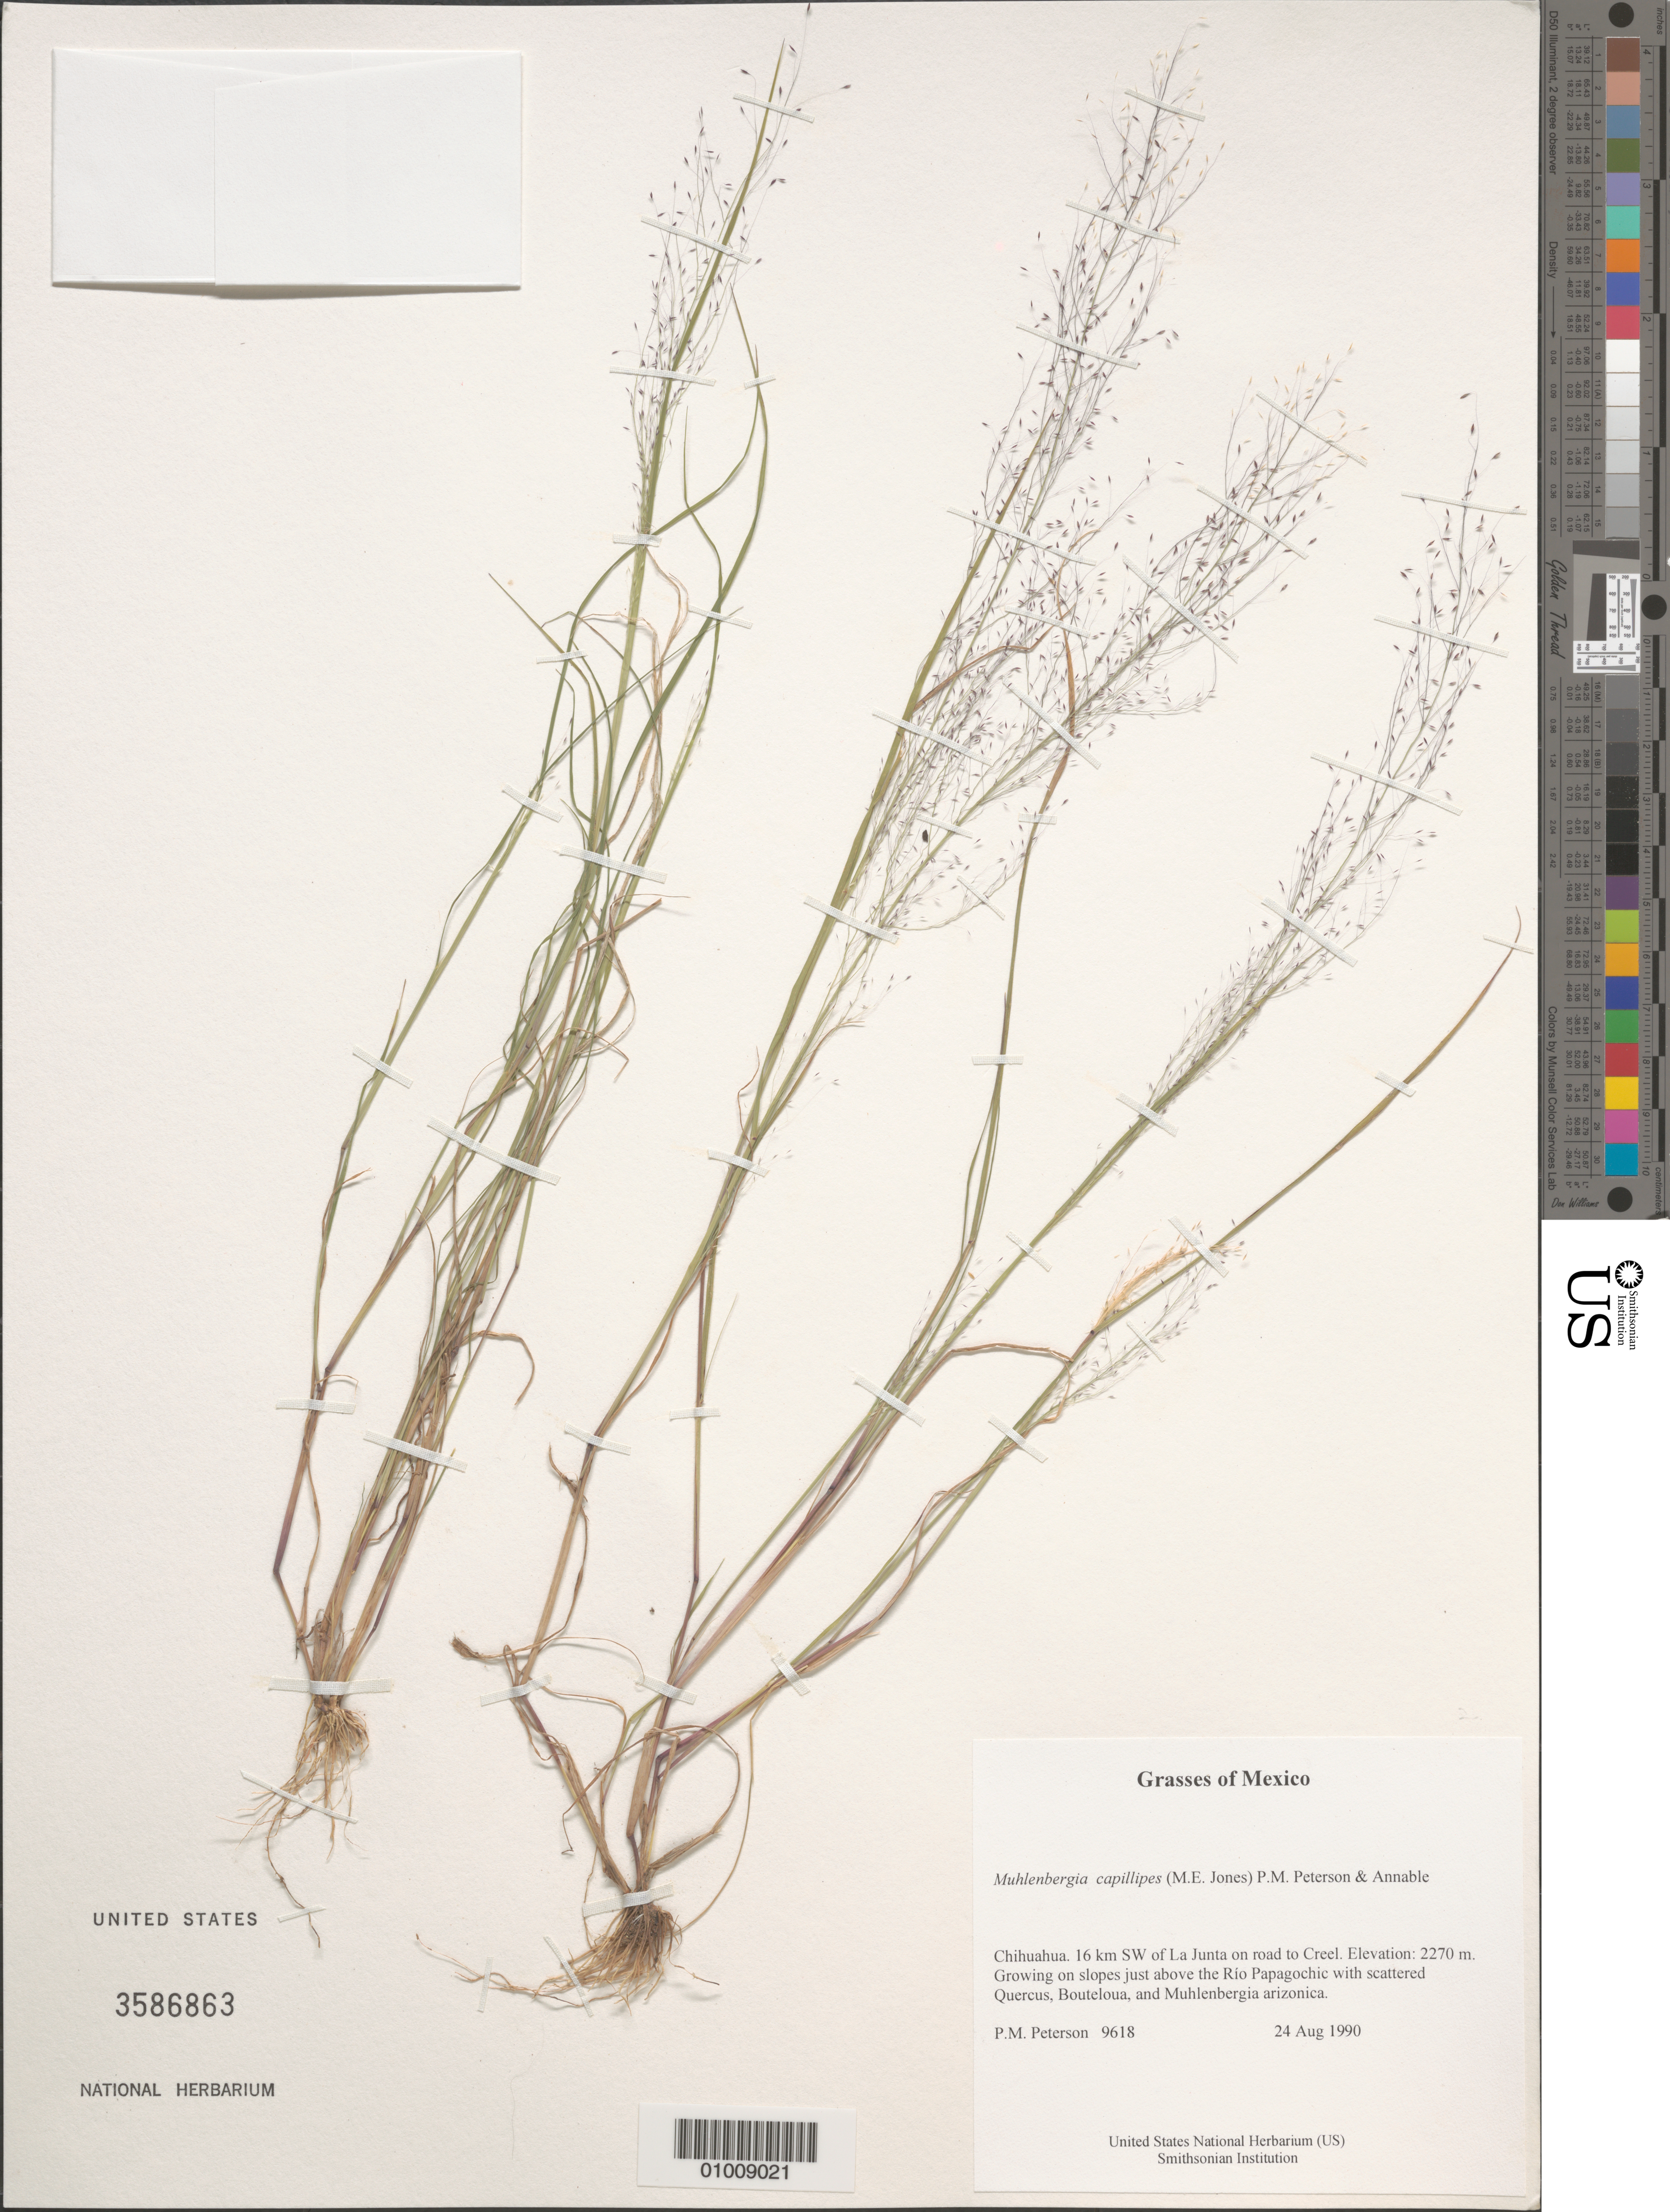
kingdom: Plantae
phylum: Tracheophyta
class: Liliopsida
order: Poales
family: Poaceae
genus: Muhlenbergia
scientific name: Muhlenbergia capillipes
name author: (M.E. Jones) P.M. Peterson & Annable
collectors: P. M. Peterson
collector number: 09618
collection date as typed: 24 Aug 1990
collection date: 1990-08-24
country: Mexico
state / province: Chihuahua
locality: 16 km SW of La Junta on road to Creel.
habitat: Growing on slopes just above the Río Papagochic with scattered Quercus, Bouteloua, and Muhlenbergia arizonica.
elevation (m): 2270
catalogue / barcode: US 3586863